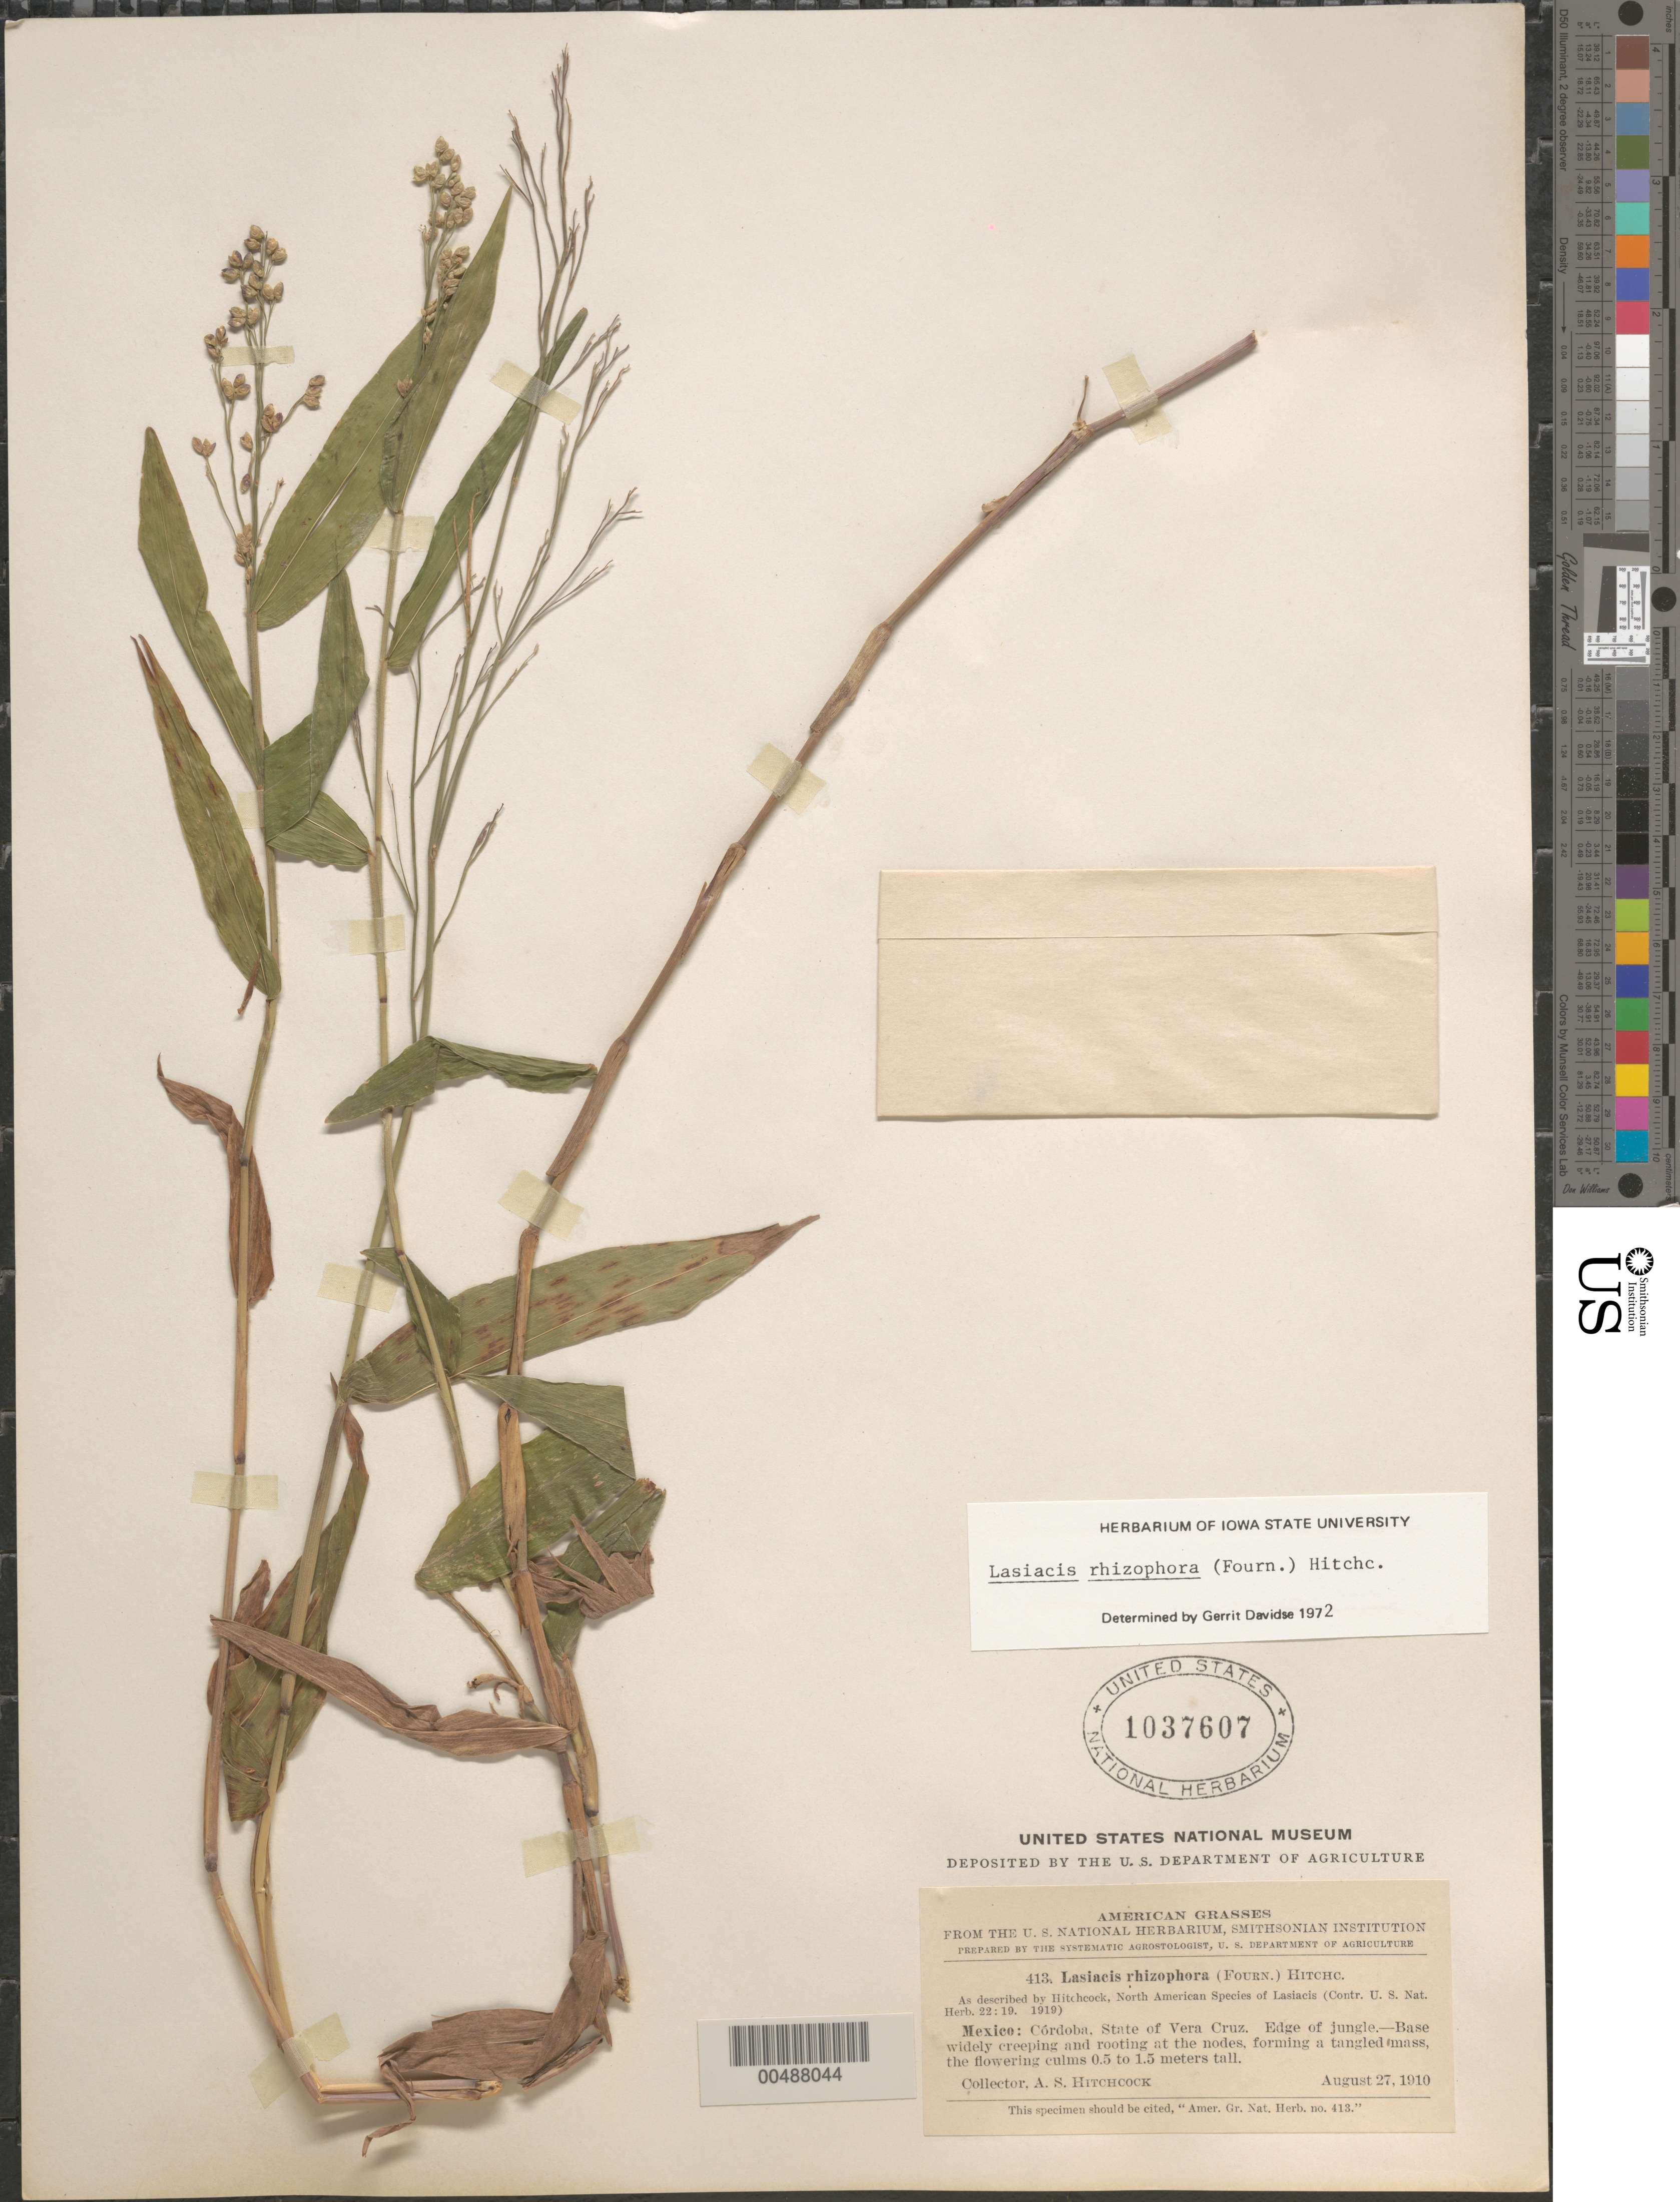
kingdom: Plantae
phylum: Tracheophyta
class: Liliopsida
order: Poales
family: Poaceae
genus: Lasiacis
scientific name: Lasiacis rhizophora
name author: (E. Fourn.) Hitchc.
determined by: Davidse, Gerrit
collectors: A. S. Hitchcock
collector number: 413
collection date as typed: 27 Aug 1910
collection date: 1910-08-27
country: Mexico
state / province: Veracruz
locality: C¢rdoba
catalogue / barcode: US 1037607